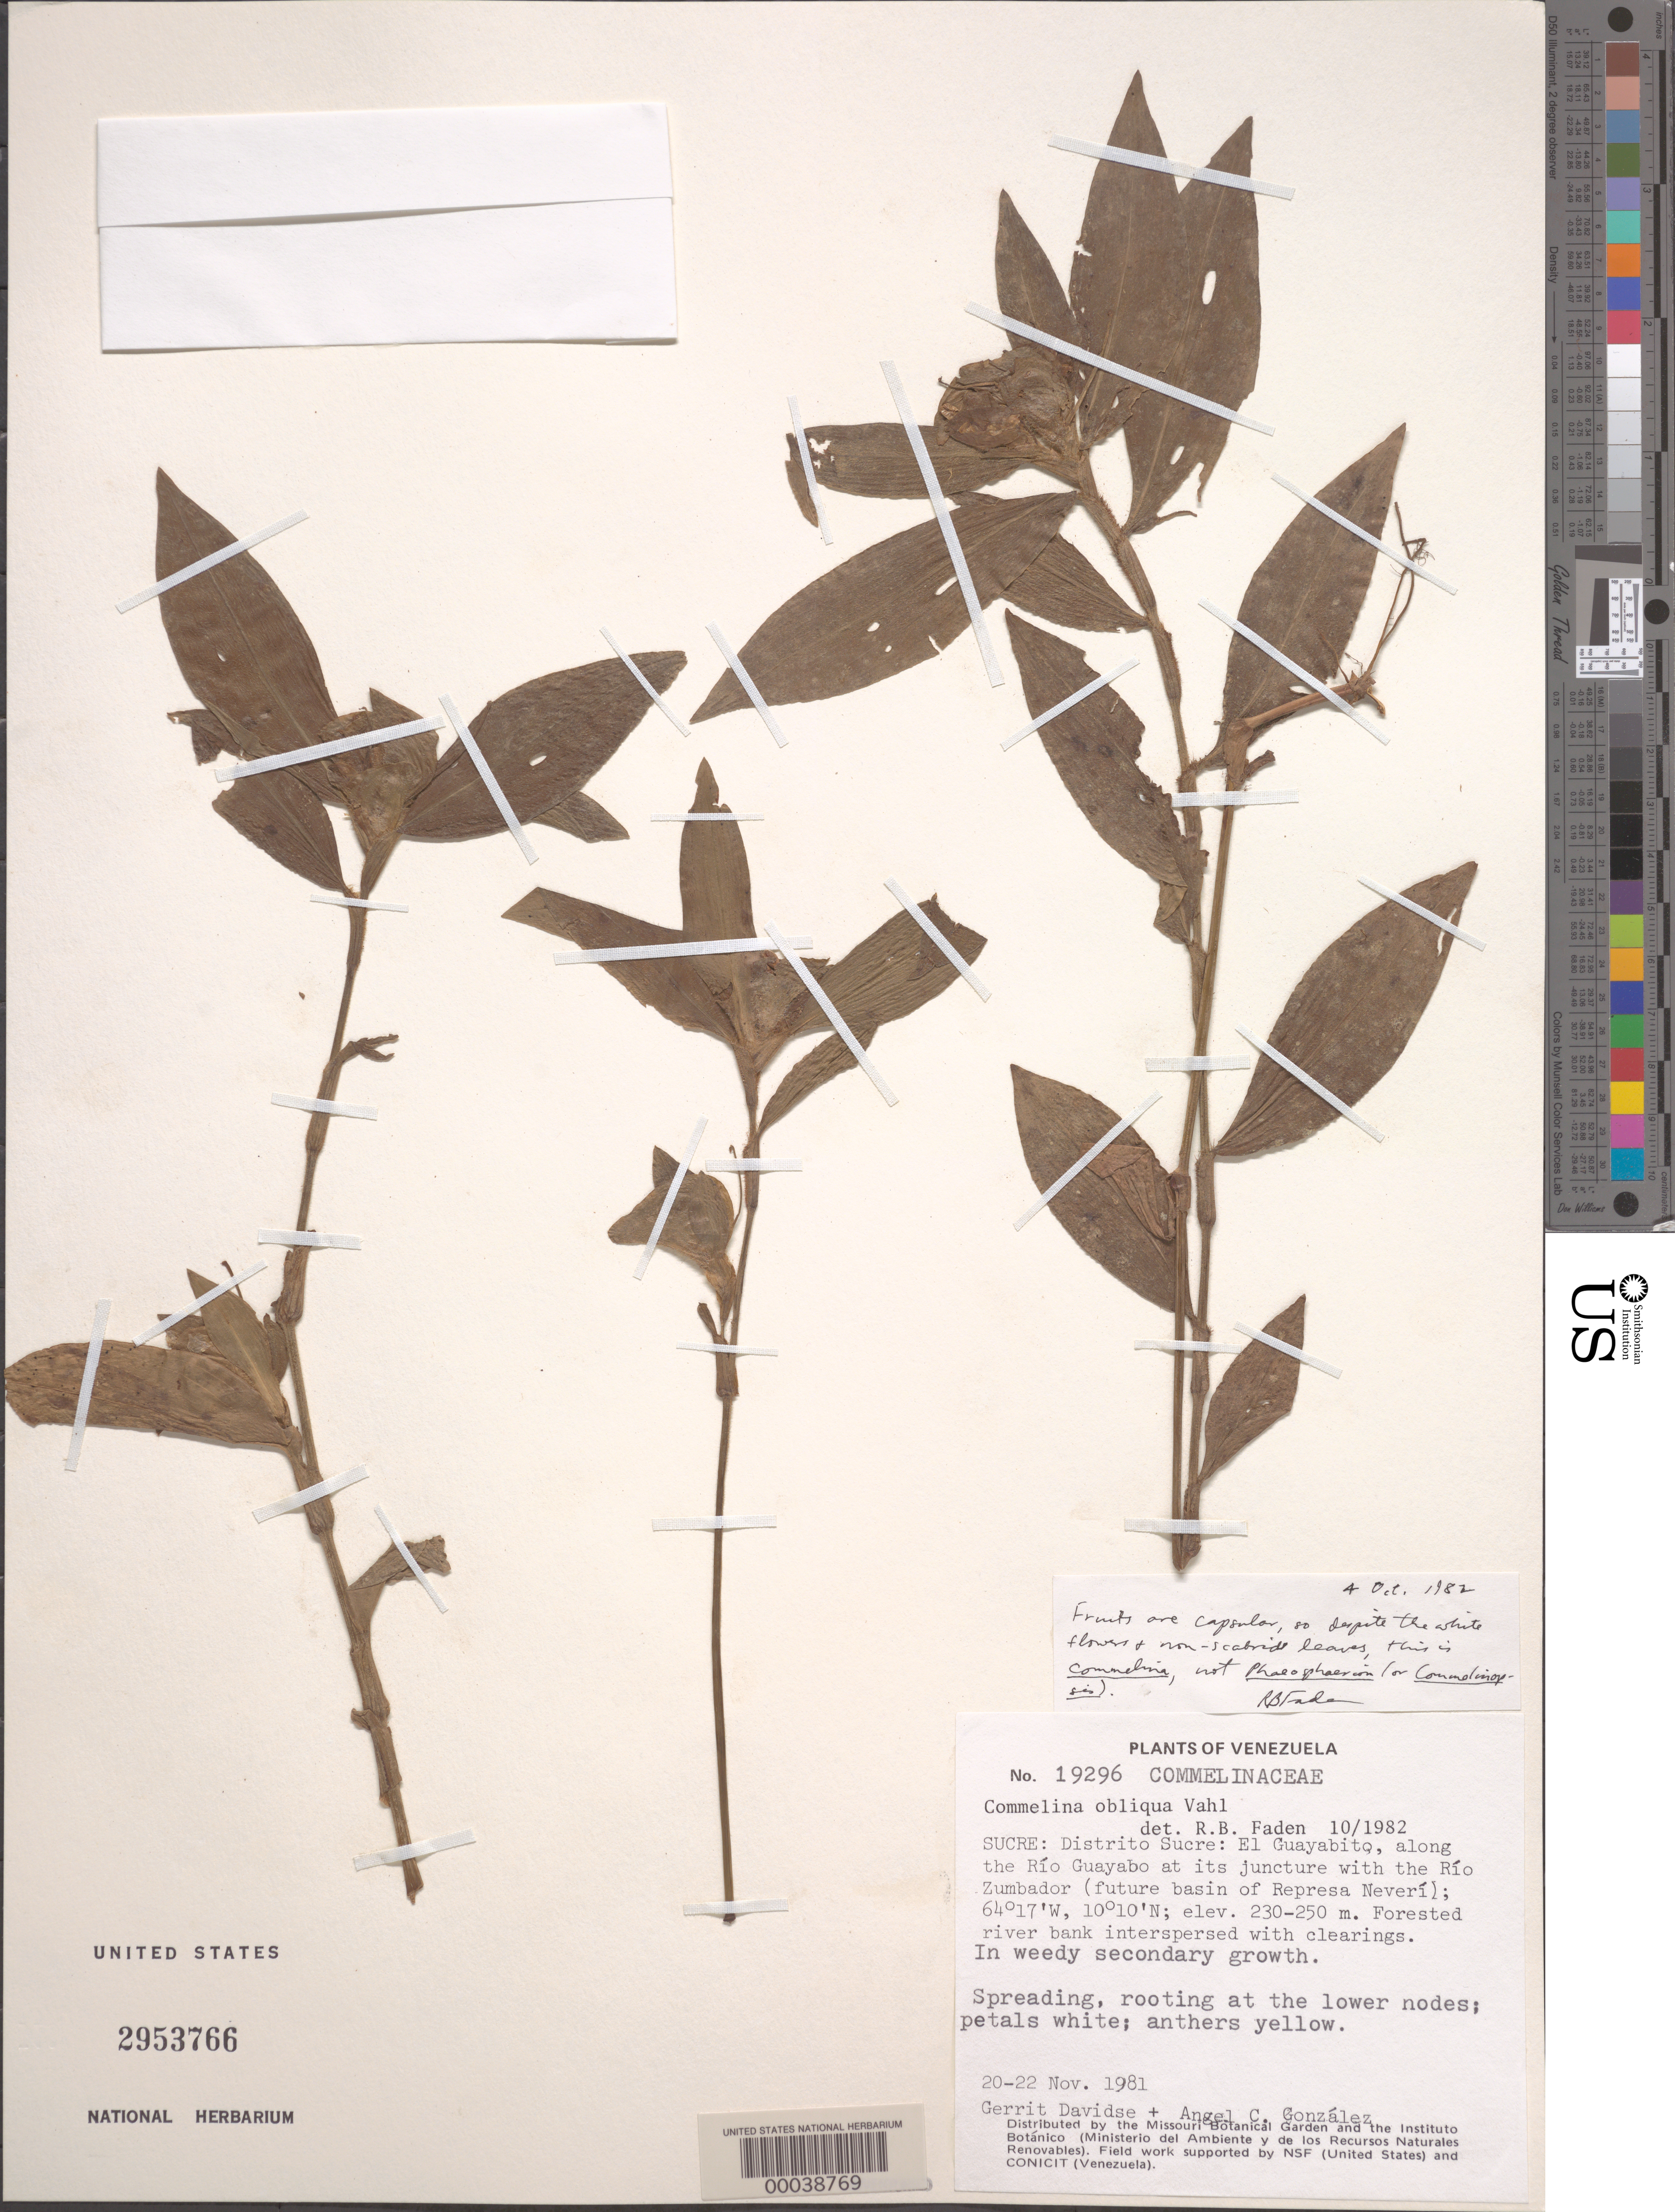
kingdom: Plantae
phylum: Tracheophyta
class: Liliopsida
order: Commelinales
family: Commelinaceae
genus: Commelina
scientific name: Commelina obliqua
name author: Vahl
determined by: Faden, Robert B., (US), Smithsonian Institution - National Museum of Natural History (UNITED STATES)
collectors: G. Davidse & A. C. González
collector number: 19296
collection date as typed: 20 Nov 1981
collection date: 1981-11-20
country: Venezuela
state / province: Sucre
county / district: Sucre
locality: El guayabito, along the rio guayabo and its juncture with rio zumbador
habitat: Forested bank, clearings in weedy, secondary growth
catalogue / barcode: US 2953766